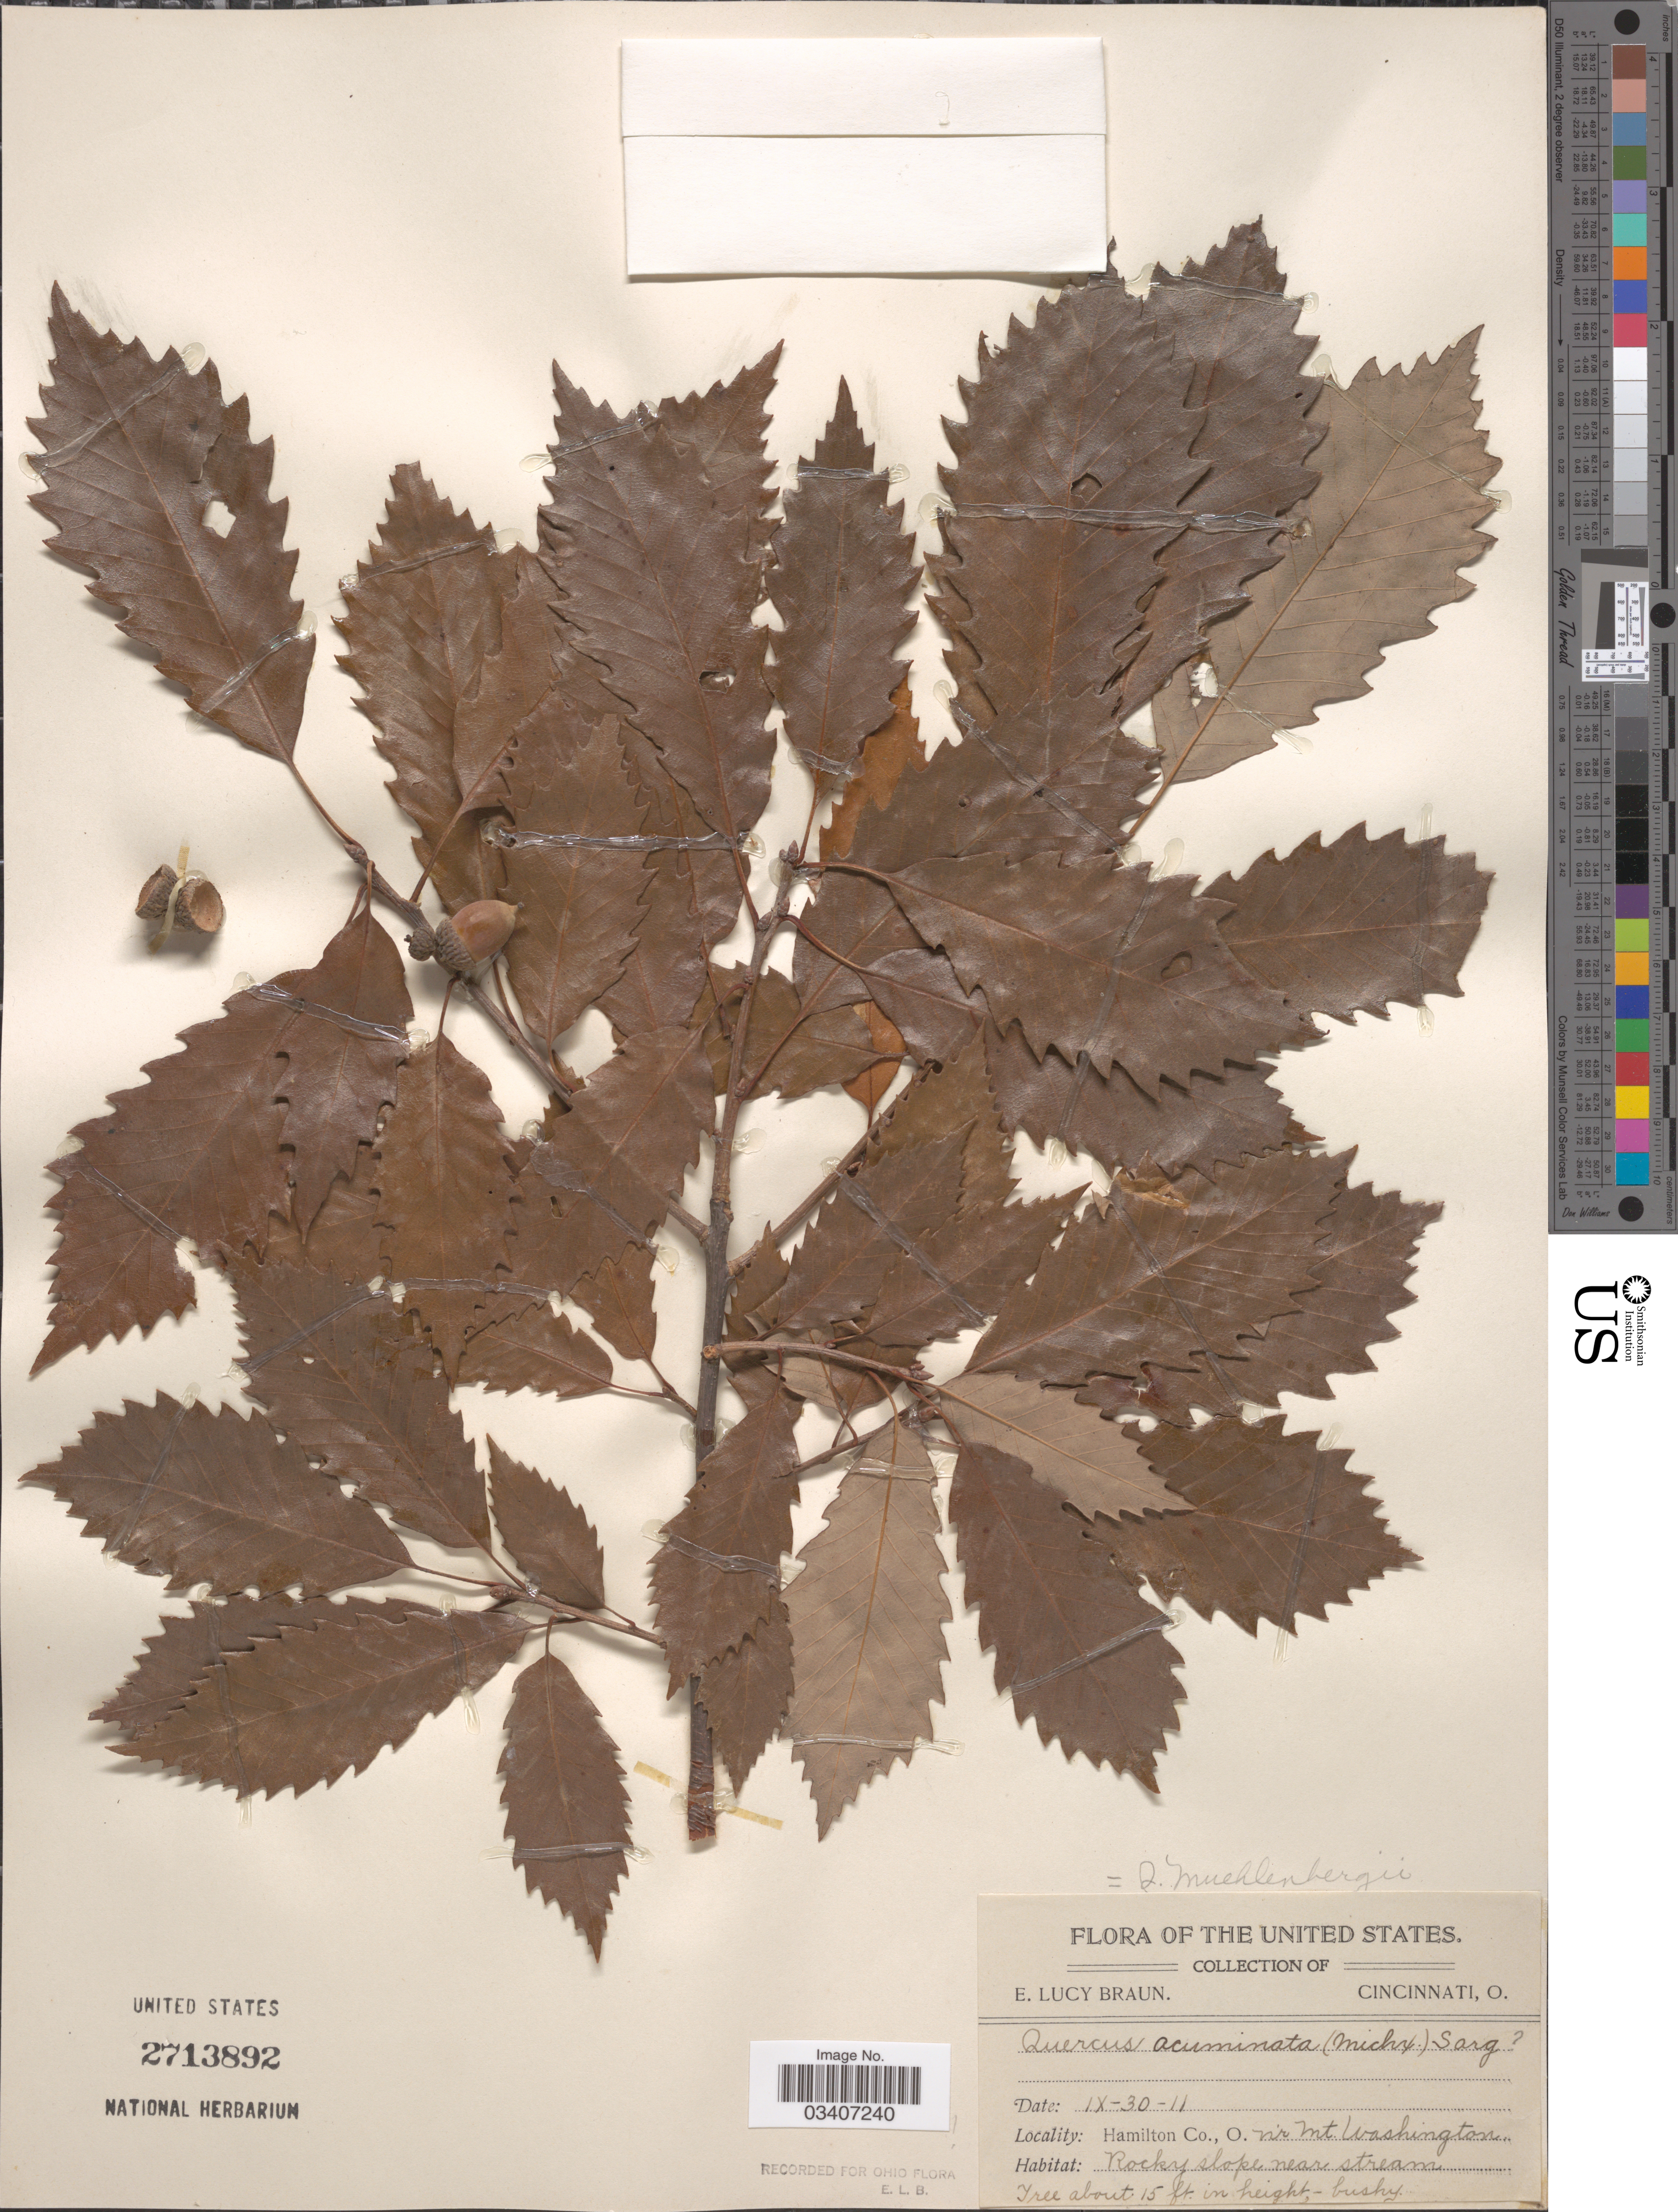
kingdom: Plantae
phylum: Tracheophyta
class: Magnoliopsida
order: Fagales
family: Fagaceae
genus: Quercus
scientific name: Quercus muehlenbergii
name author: Engelm.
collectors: E. L. Braun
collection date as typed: Transcribed d/m/y: 30/9/11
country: United States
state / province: Ohio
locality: Hamilton Co. N'r Mt. Washington.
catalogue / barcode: US 2713892